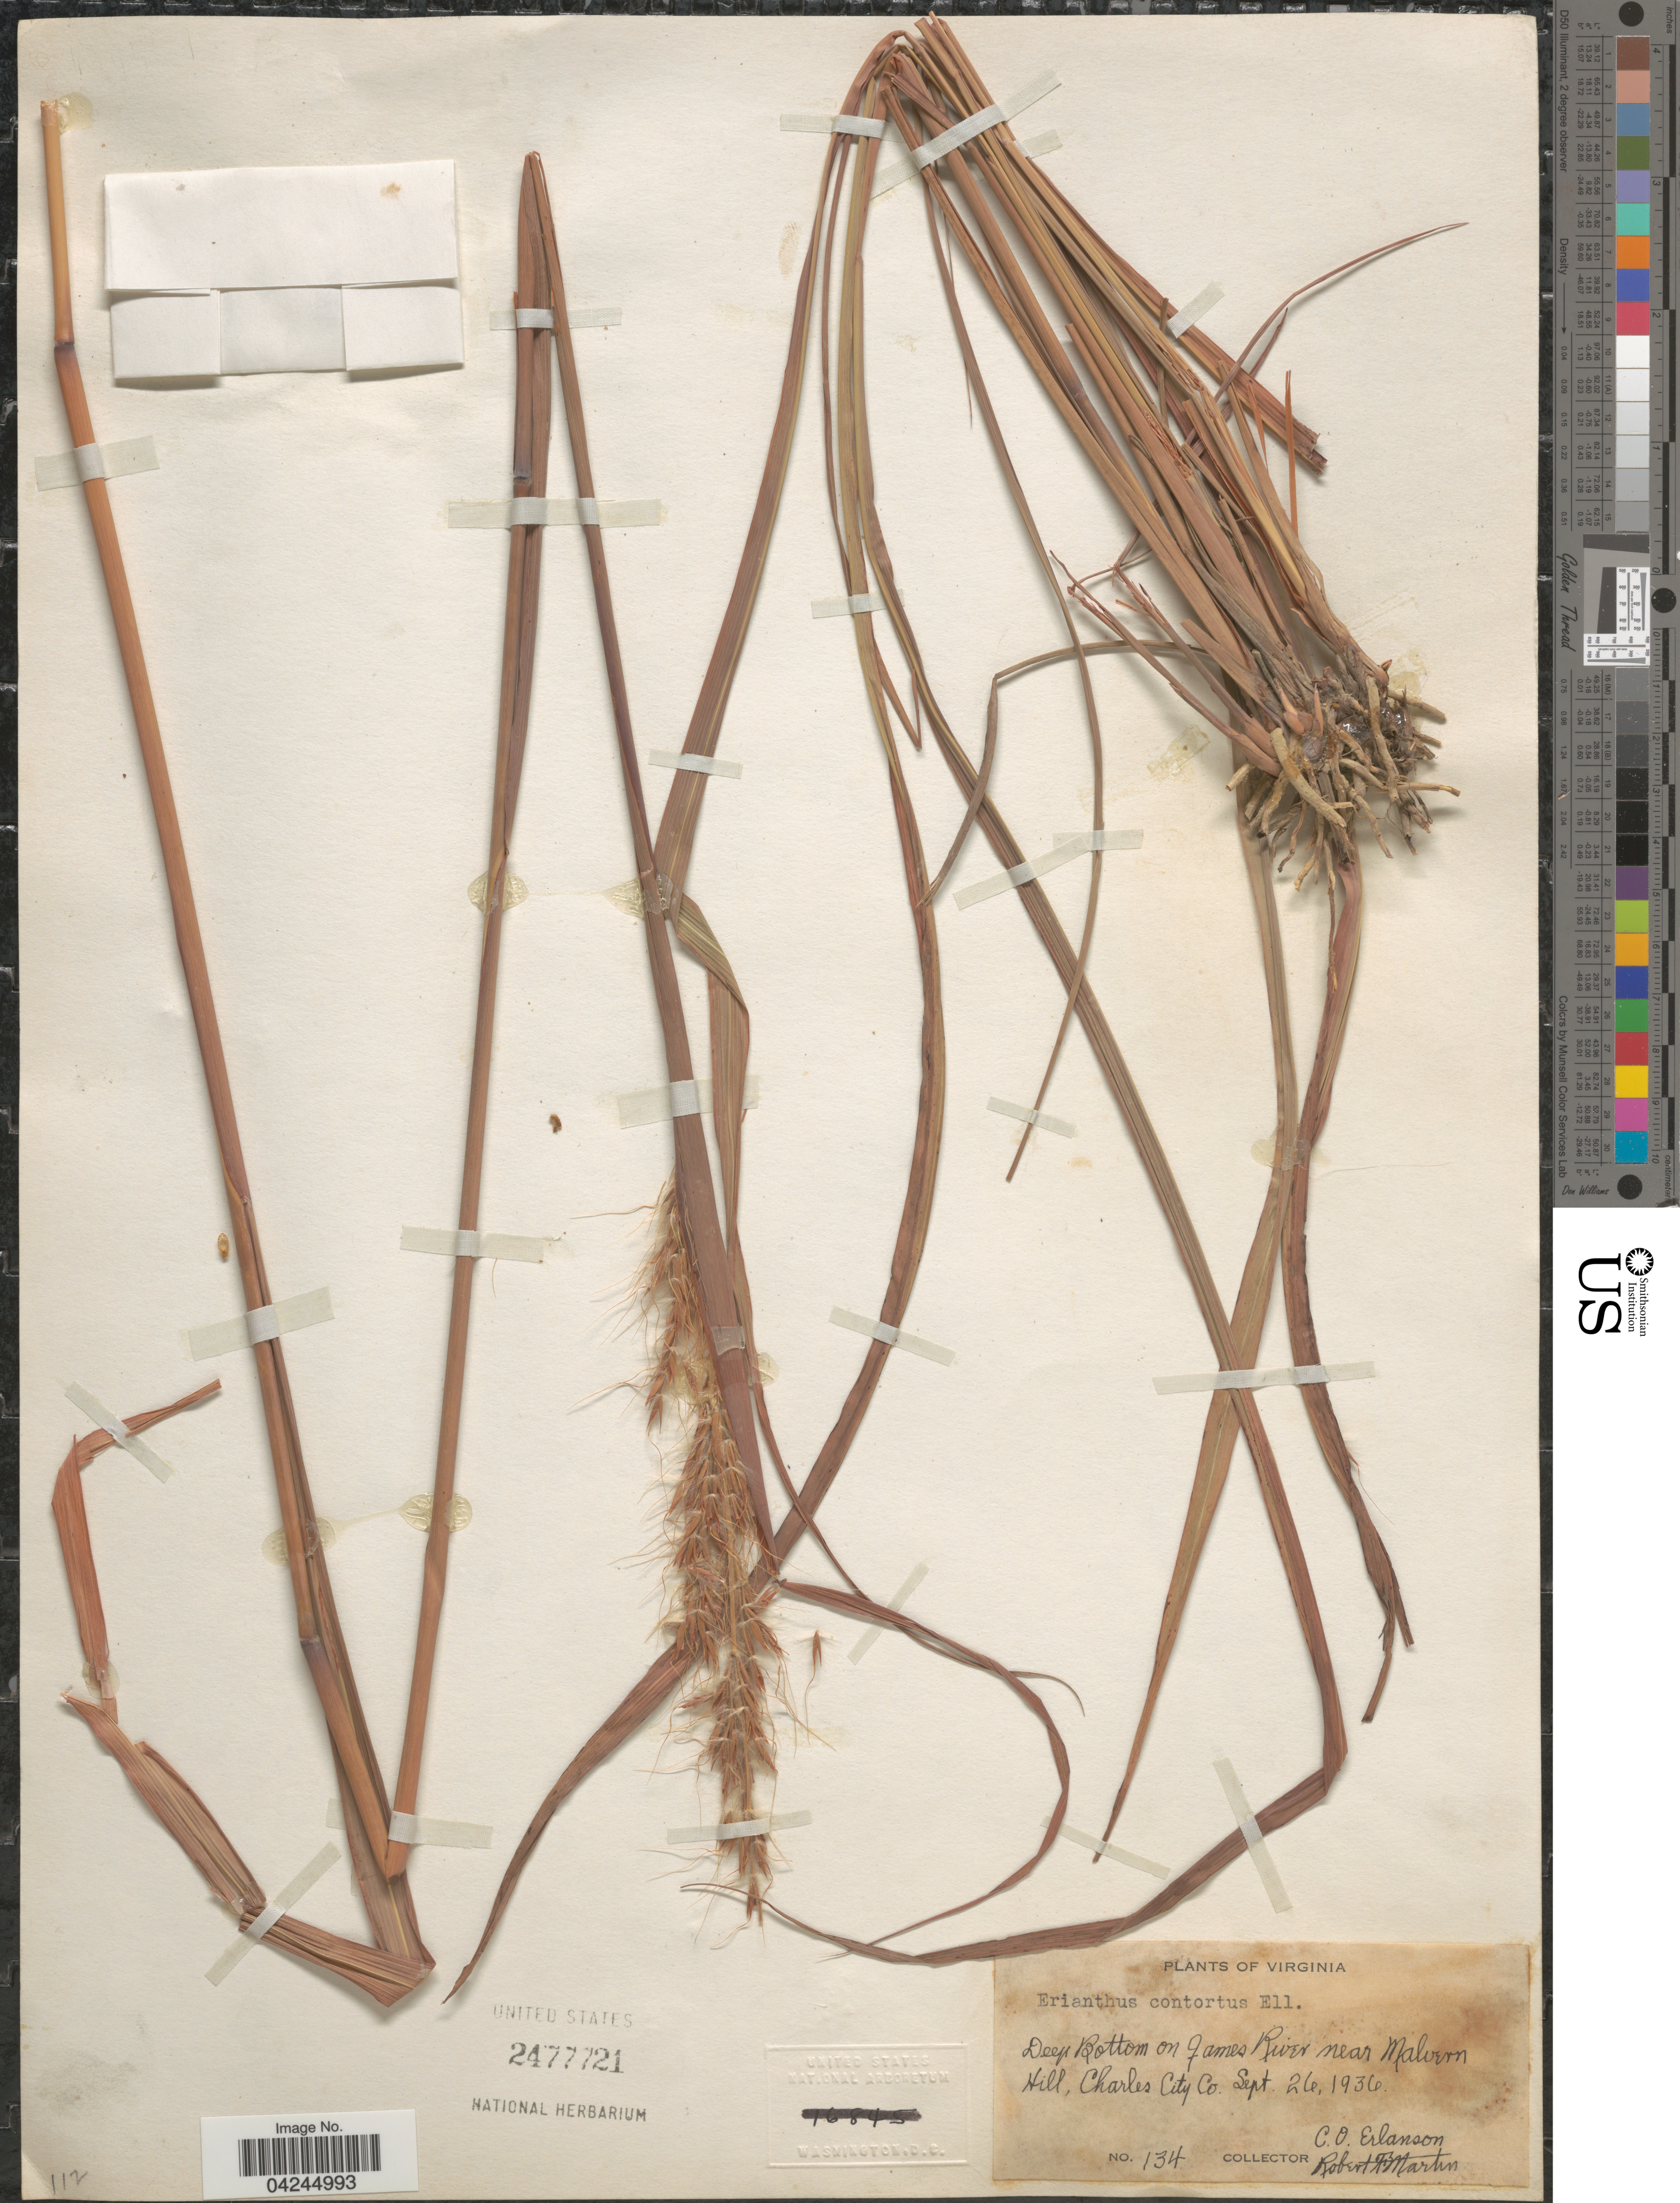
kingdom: Plantae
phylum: Tracheophyta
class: Liliopsida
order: Poales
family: Poaceae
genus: Erianthus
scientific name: Erianthus brevibarbis var. contortus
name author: (Elliott) D.B. Ward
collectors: C. O. Erlanson & R. F. Martin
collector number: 134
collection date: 1936-09-26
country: United States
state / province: Virginia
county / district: Charles City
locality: Deep Bottom on James River near Malvern Hill, Charles City Co.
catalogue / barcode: US 2477721